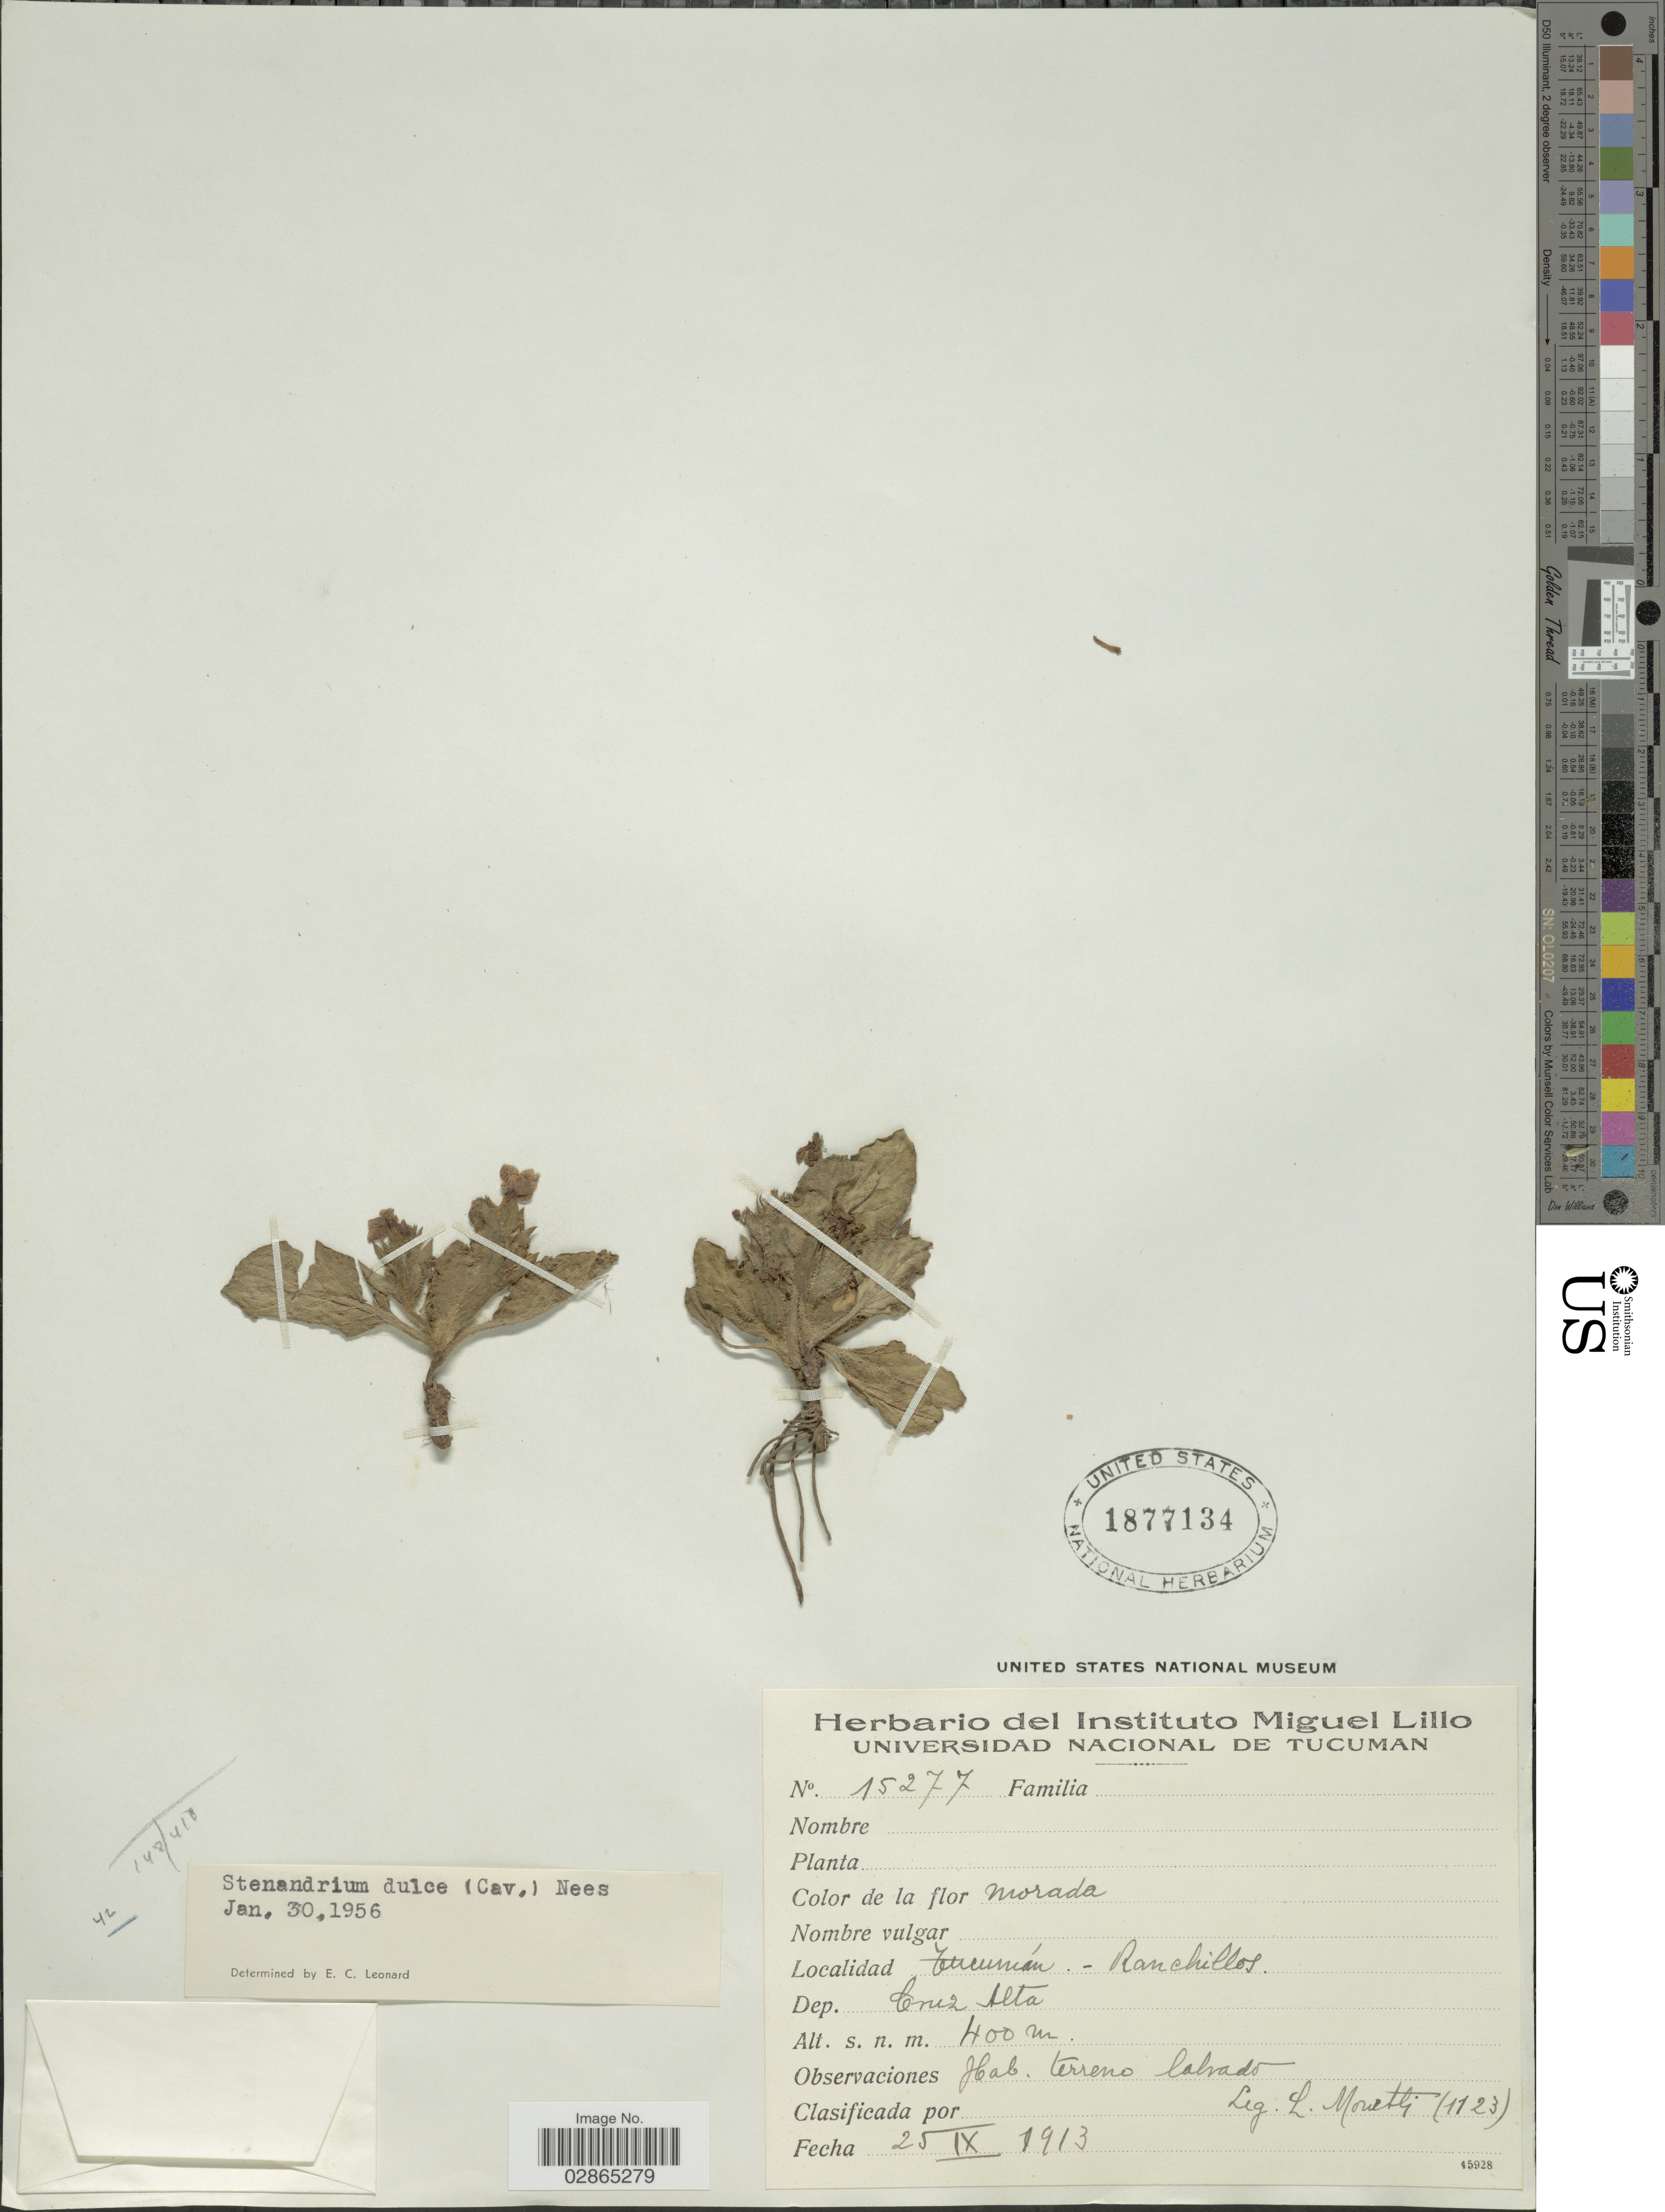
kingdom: Plantae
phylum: Tracheophyta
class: Magnoliopsida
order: Lamiales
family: Acanthaceae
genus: Stenandrium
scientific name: Stenandrium dulce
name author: (Cav.) Nees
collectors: L. Monetti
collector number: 15277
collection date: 1913-09-25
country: Argentina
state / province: Tucuman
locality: Ranchillos, Dep. Cruz Alta.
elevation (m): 400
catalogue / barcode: US 1877134